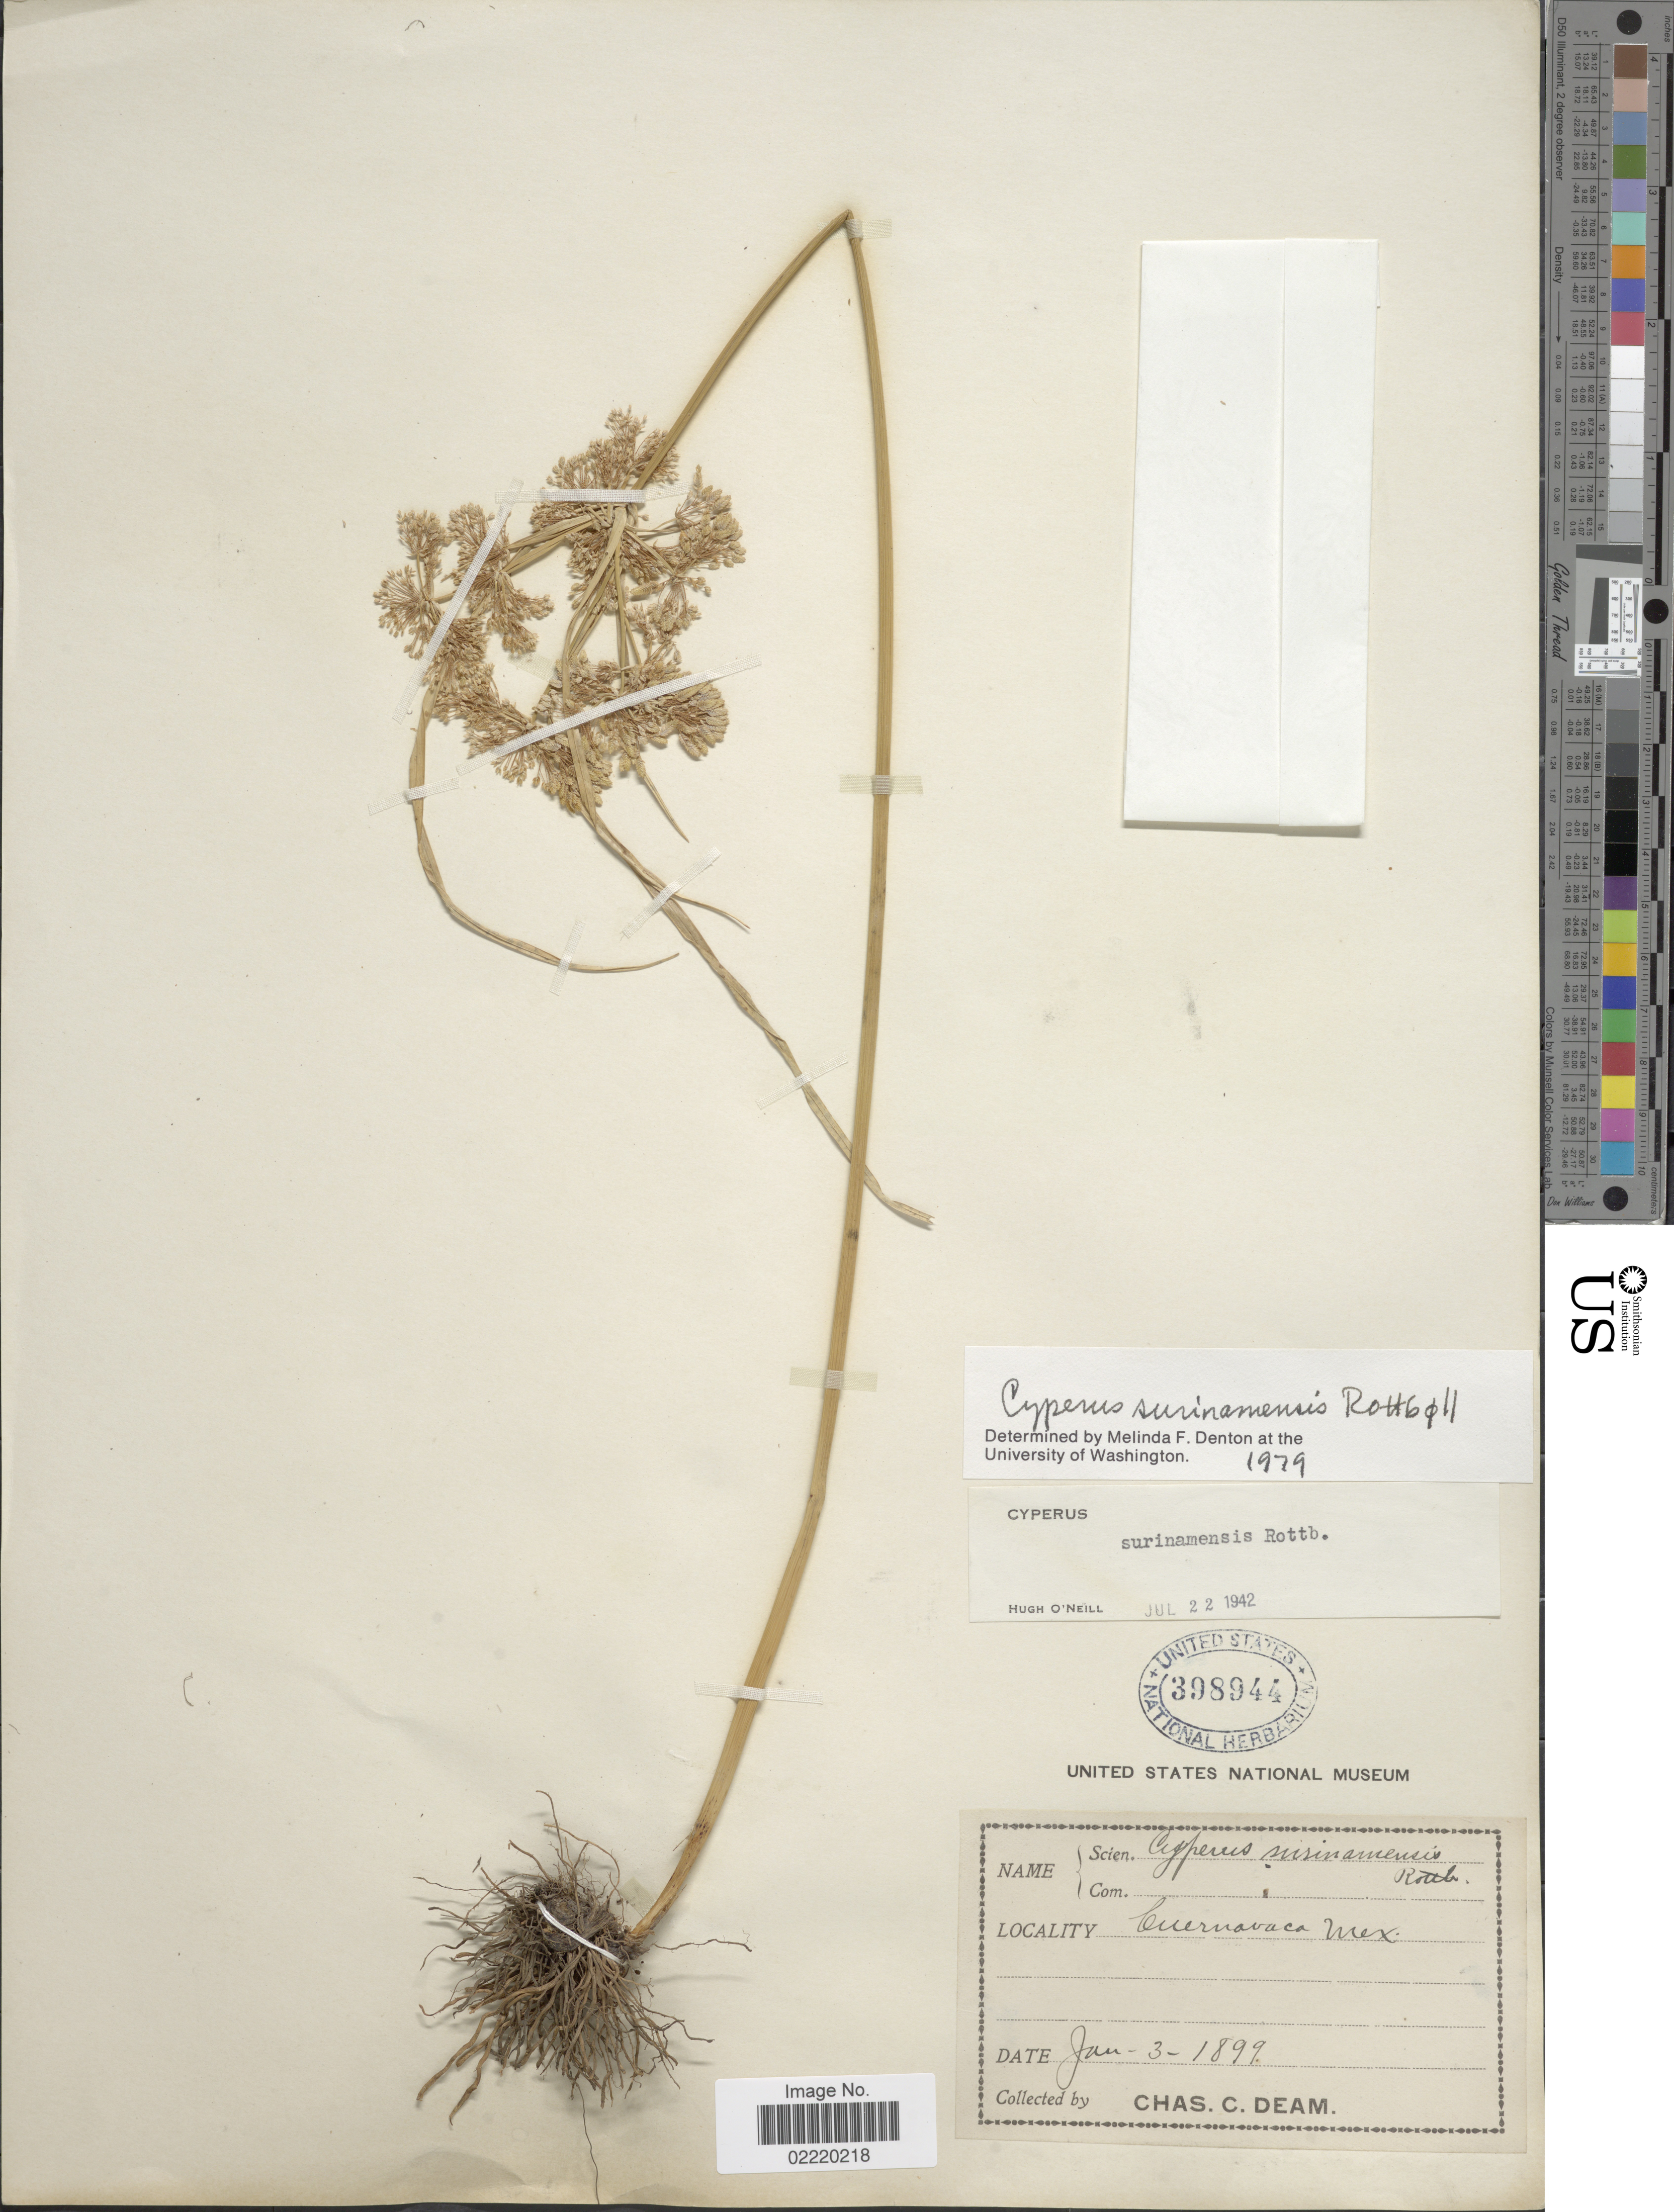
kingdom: Plantae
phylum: Tracheophyta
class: Liliopsida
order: Poales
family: Cyperaceae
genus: Cyperus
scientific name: Cyperus surinamensis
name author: Rottb.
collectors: C. C. Deam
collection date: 1899-01-03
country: Mexico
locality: Cuernavaca.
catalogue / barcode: US 398944